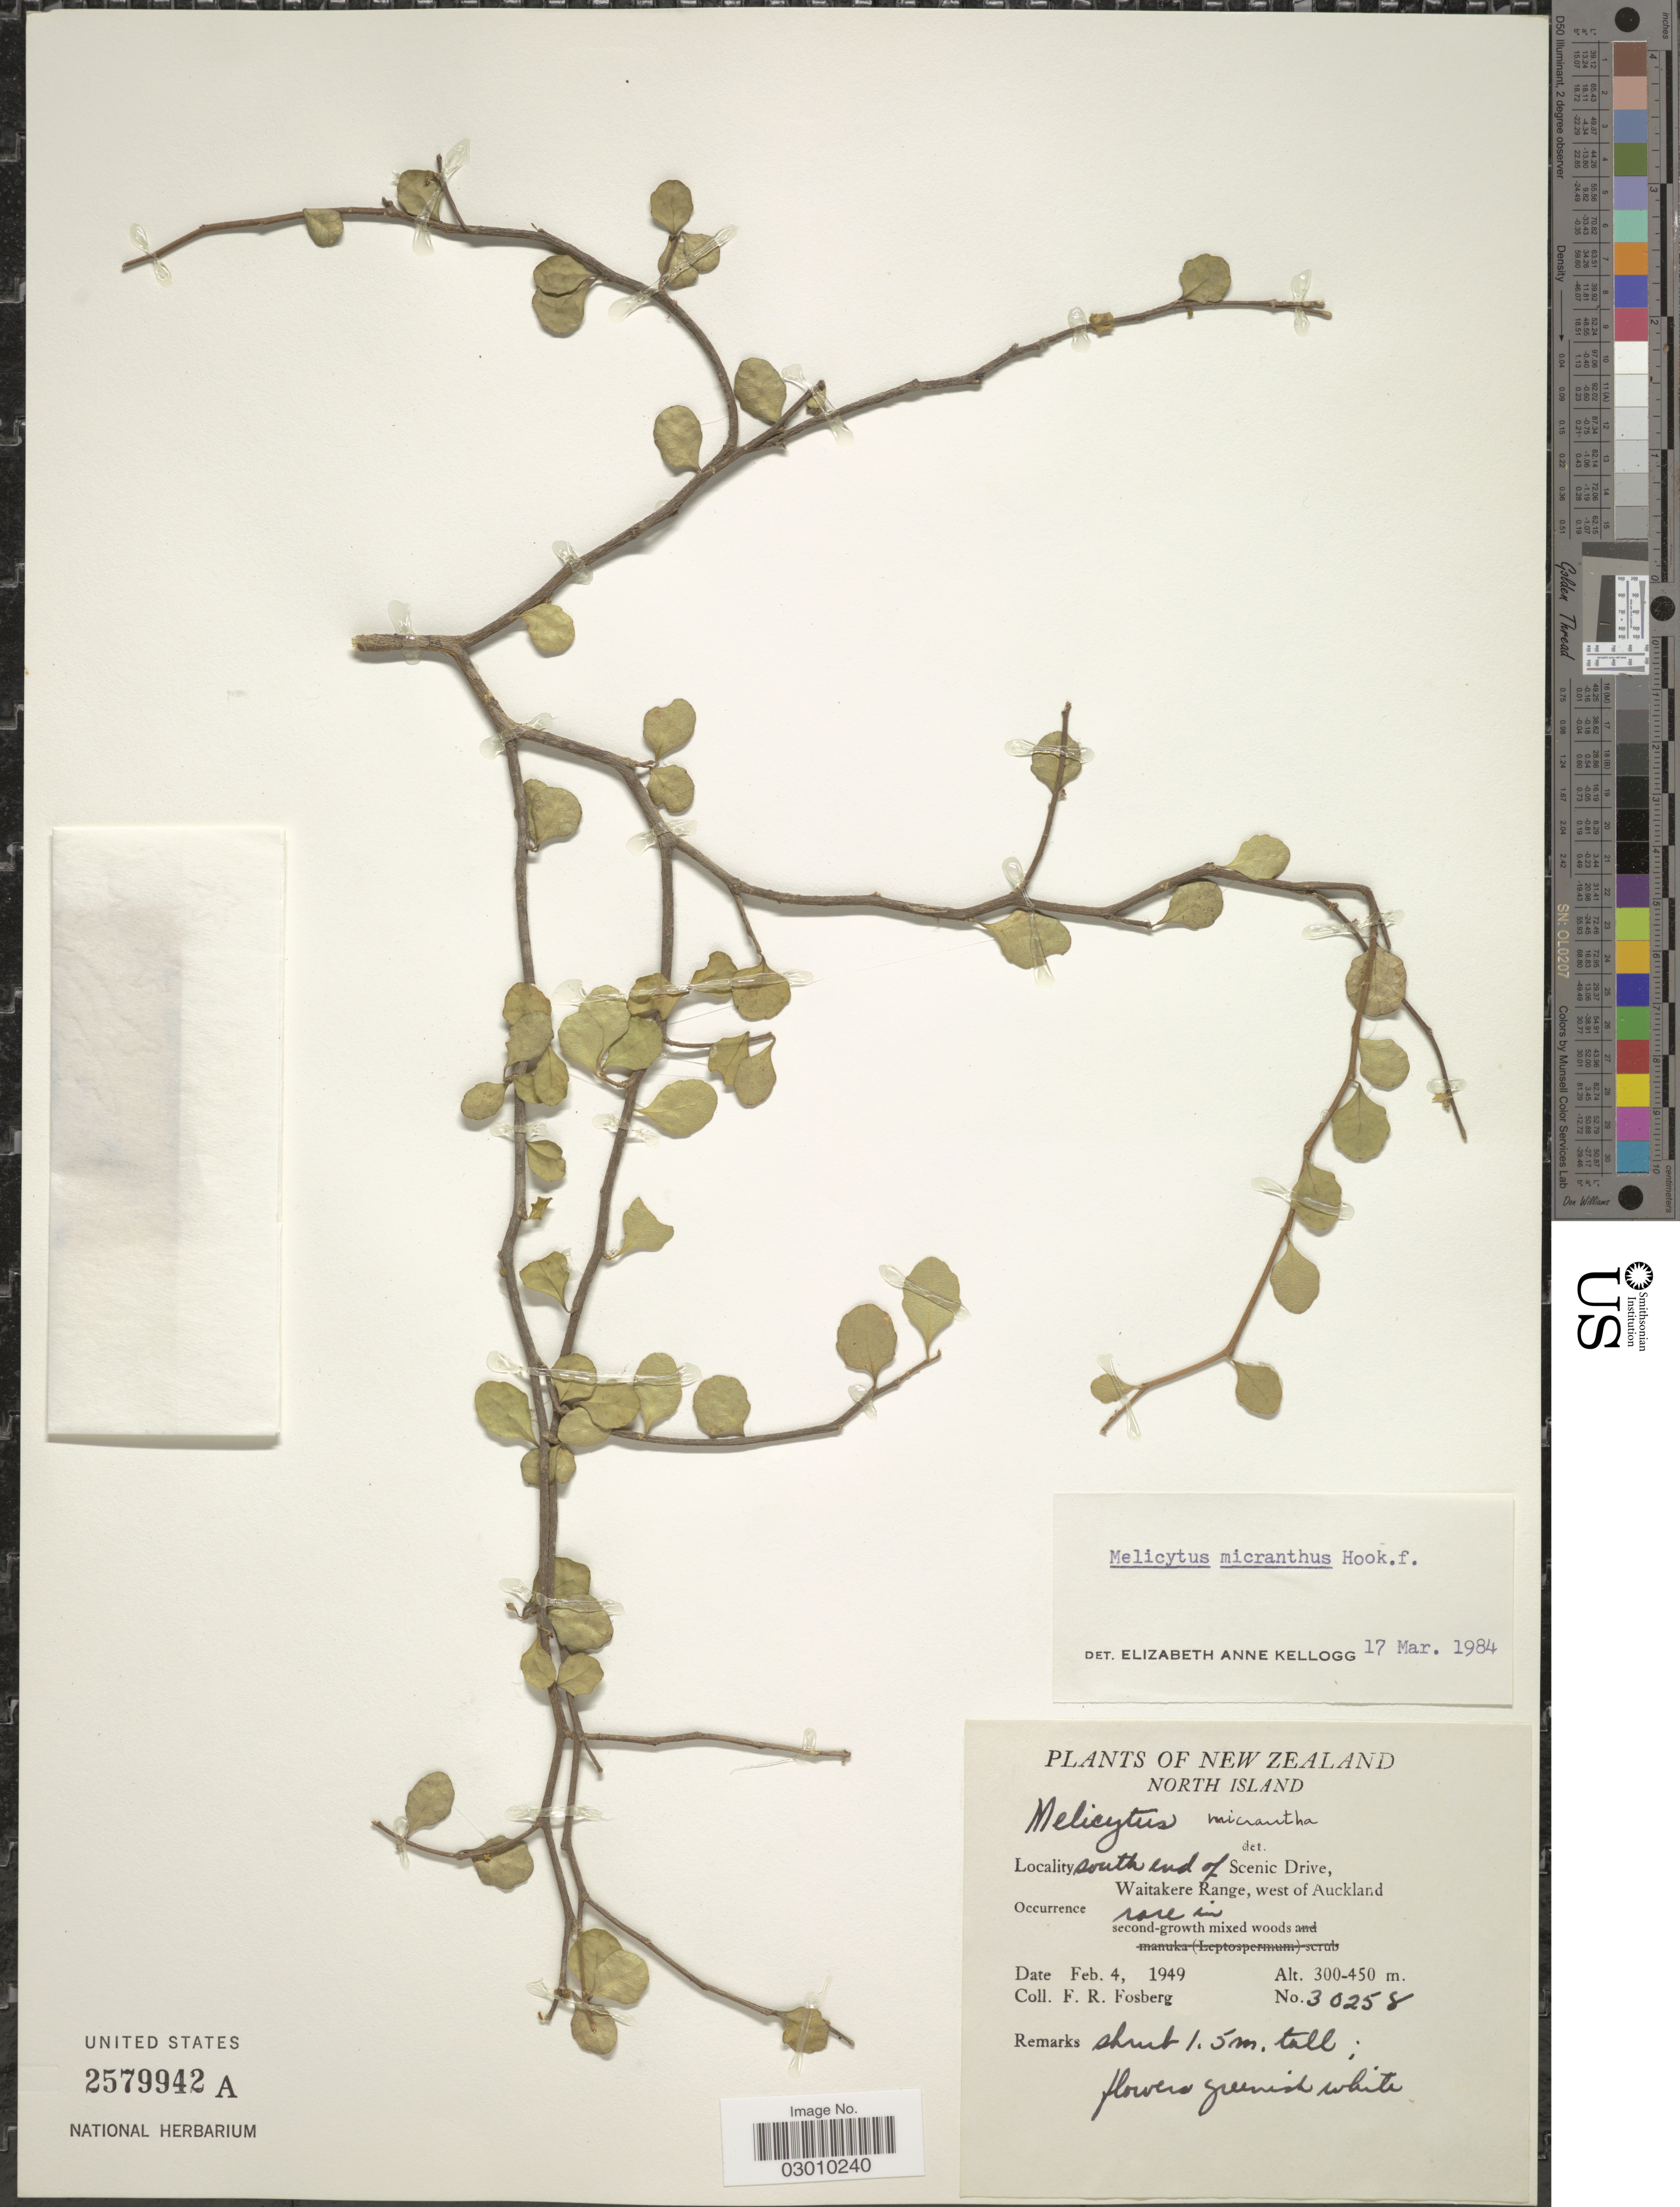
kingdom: Plantae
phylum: Tracheophyta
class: Magnoliopsida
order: Malpighiales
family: Violaceae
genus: Melicytus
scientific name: Melicytus micranthus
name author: (Hook. f.) Hook. f.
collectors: F. R. Fosberg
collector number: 30258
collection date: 1949-02-04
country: New Zealand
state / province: Auckland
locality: North Island. South end of Scenic Drive, Waitakere Range, west of Auckland.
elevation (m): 300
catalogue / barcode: US 2579942A